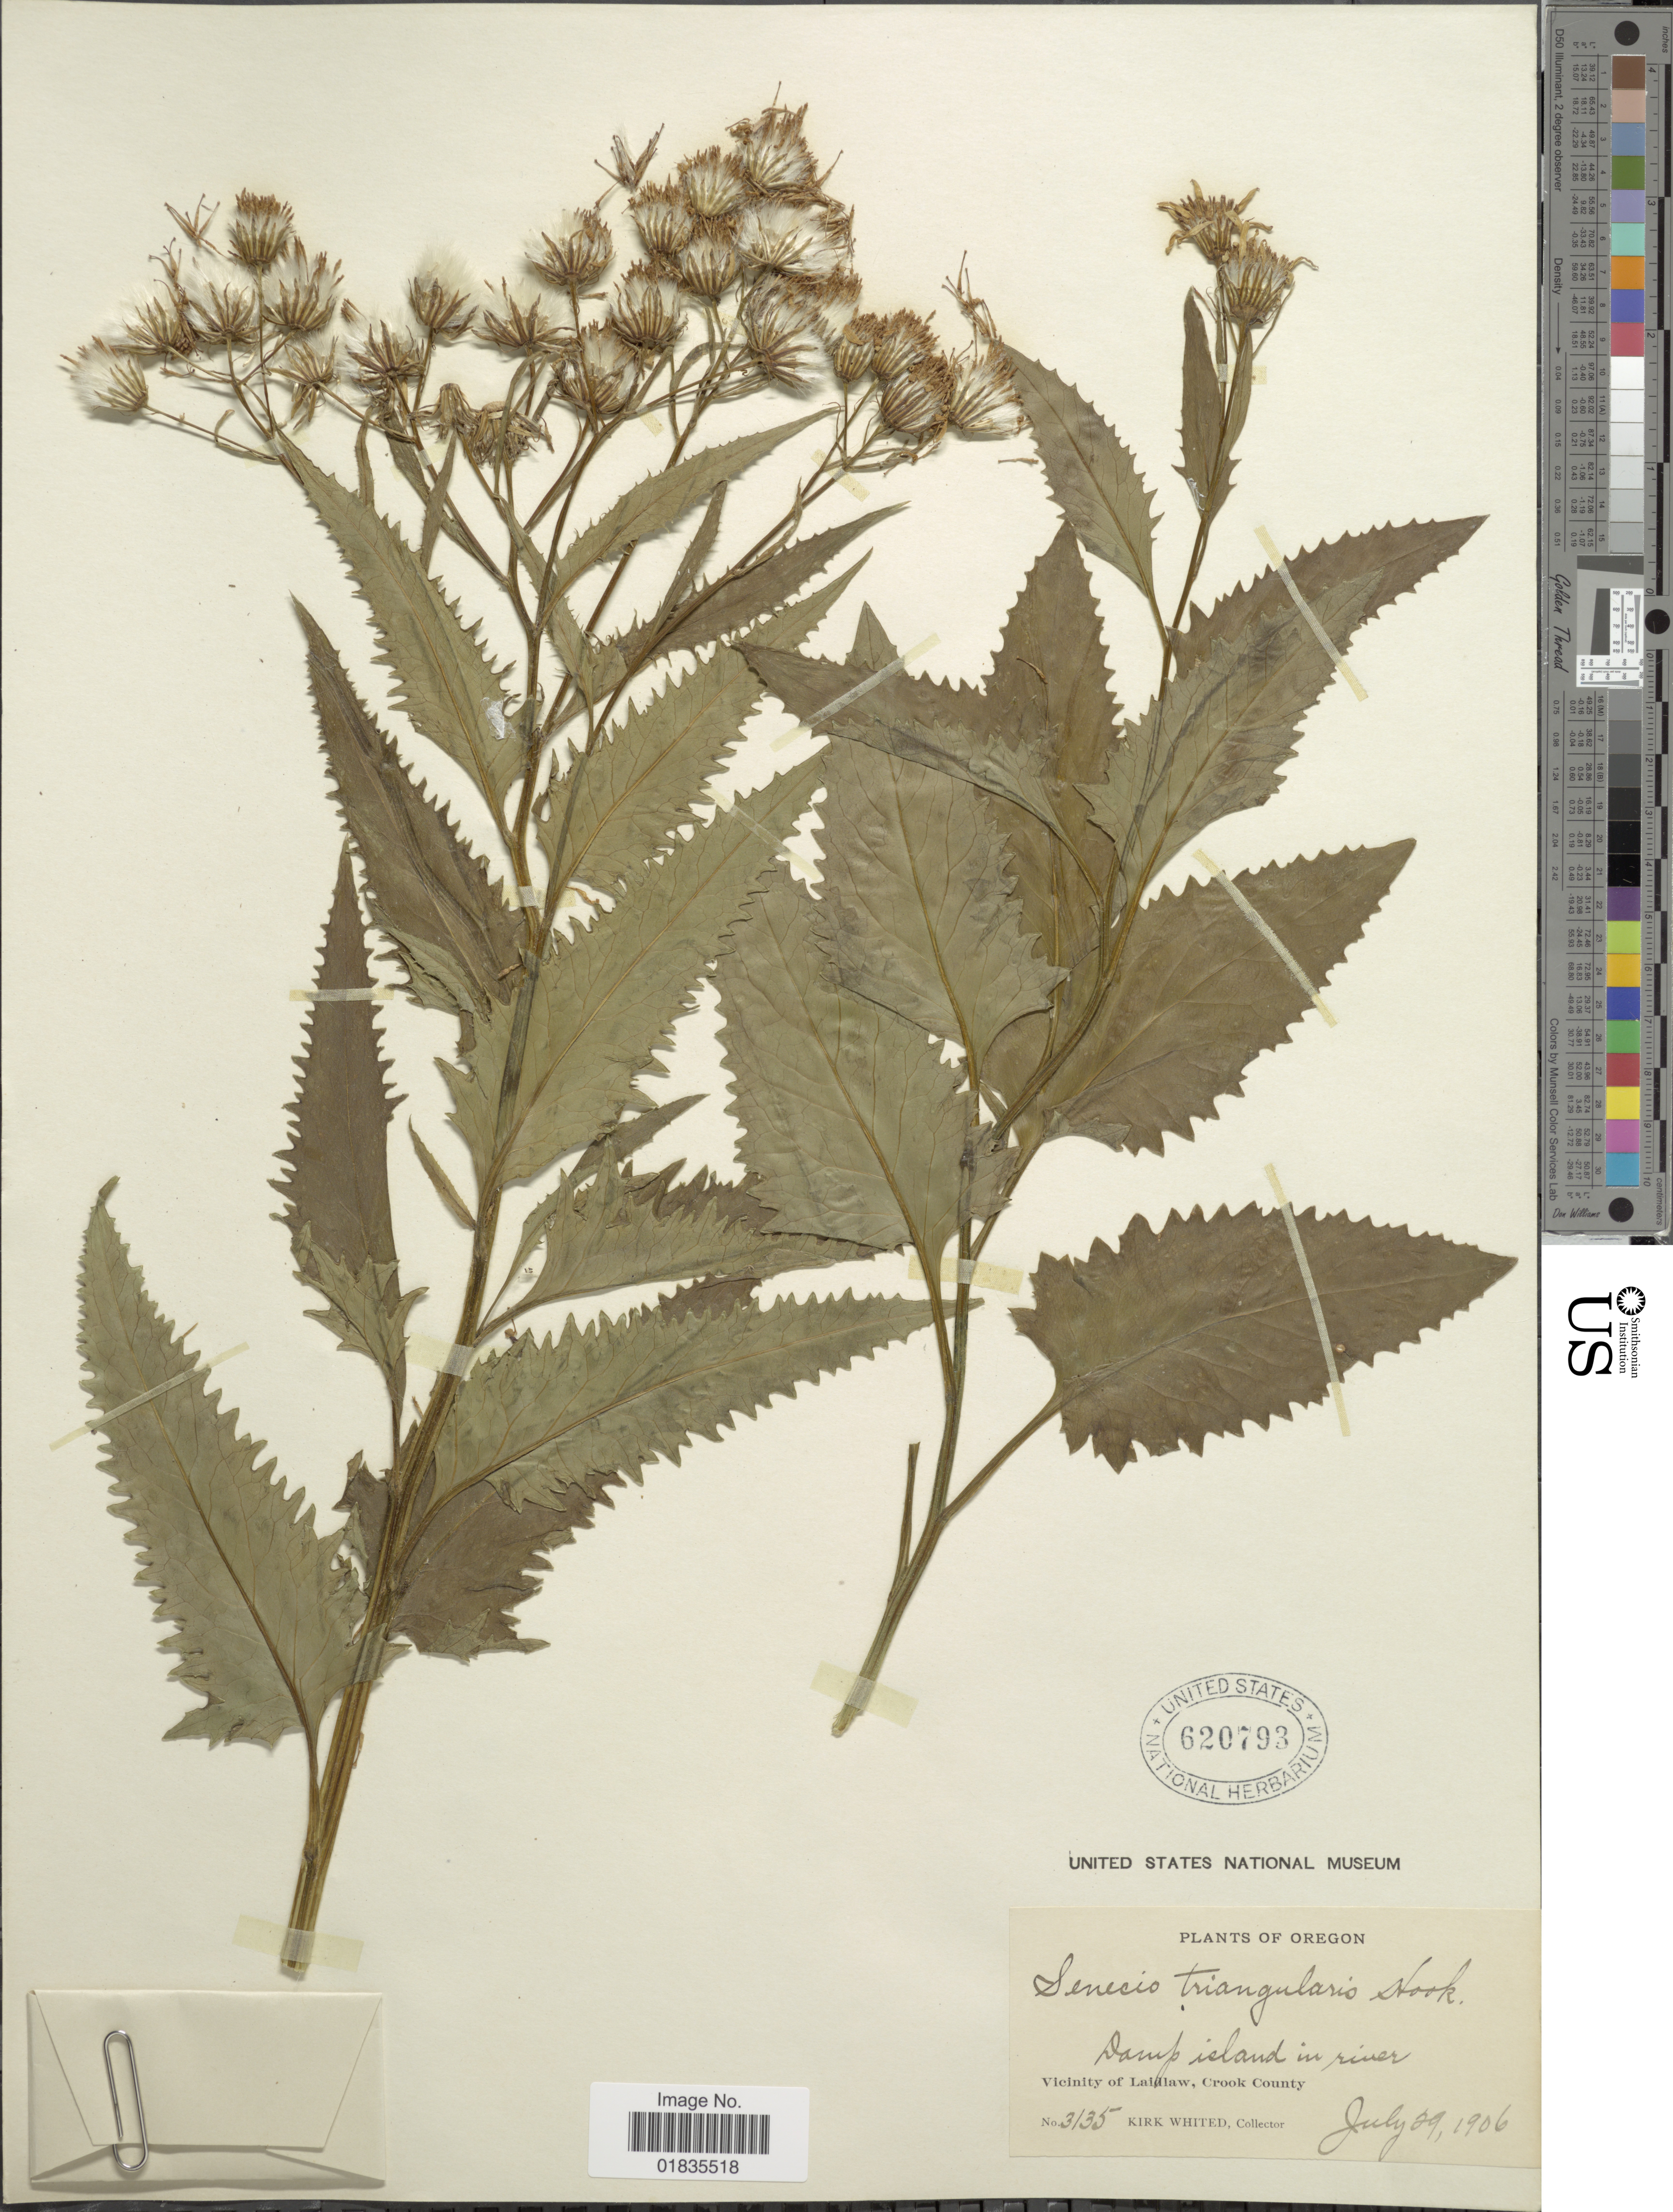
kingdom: Plantae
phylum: Tracheophyta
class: Magnoliopsida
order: Asterales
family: Asteraceae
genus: Senecio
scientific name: Senecio triangularis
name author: Hook.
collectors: K. Whited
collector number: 3135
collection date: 1906-07-29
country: United States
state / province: Oregon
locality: Samp island in river, vicinity of Laidlaw, Crook County.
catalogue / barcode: US 620793